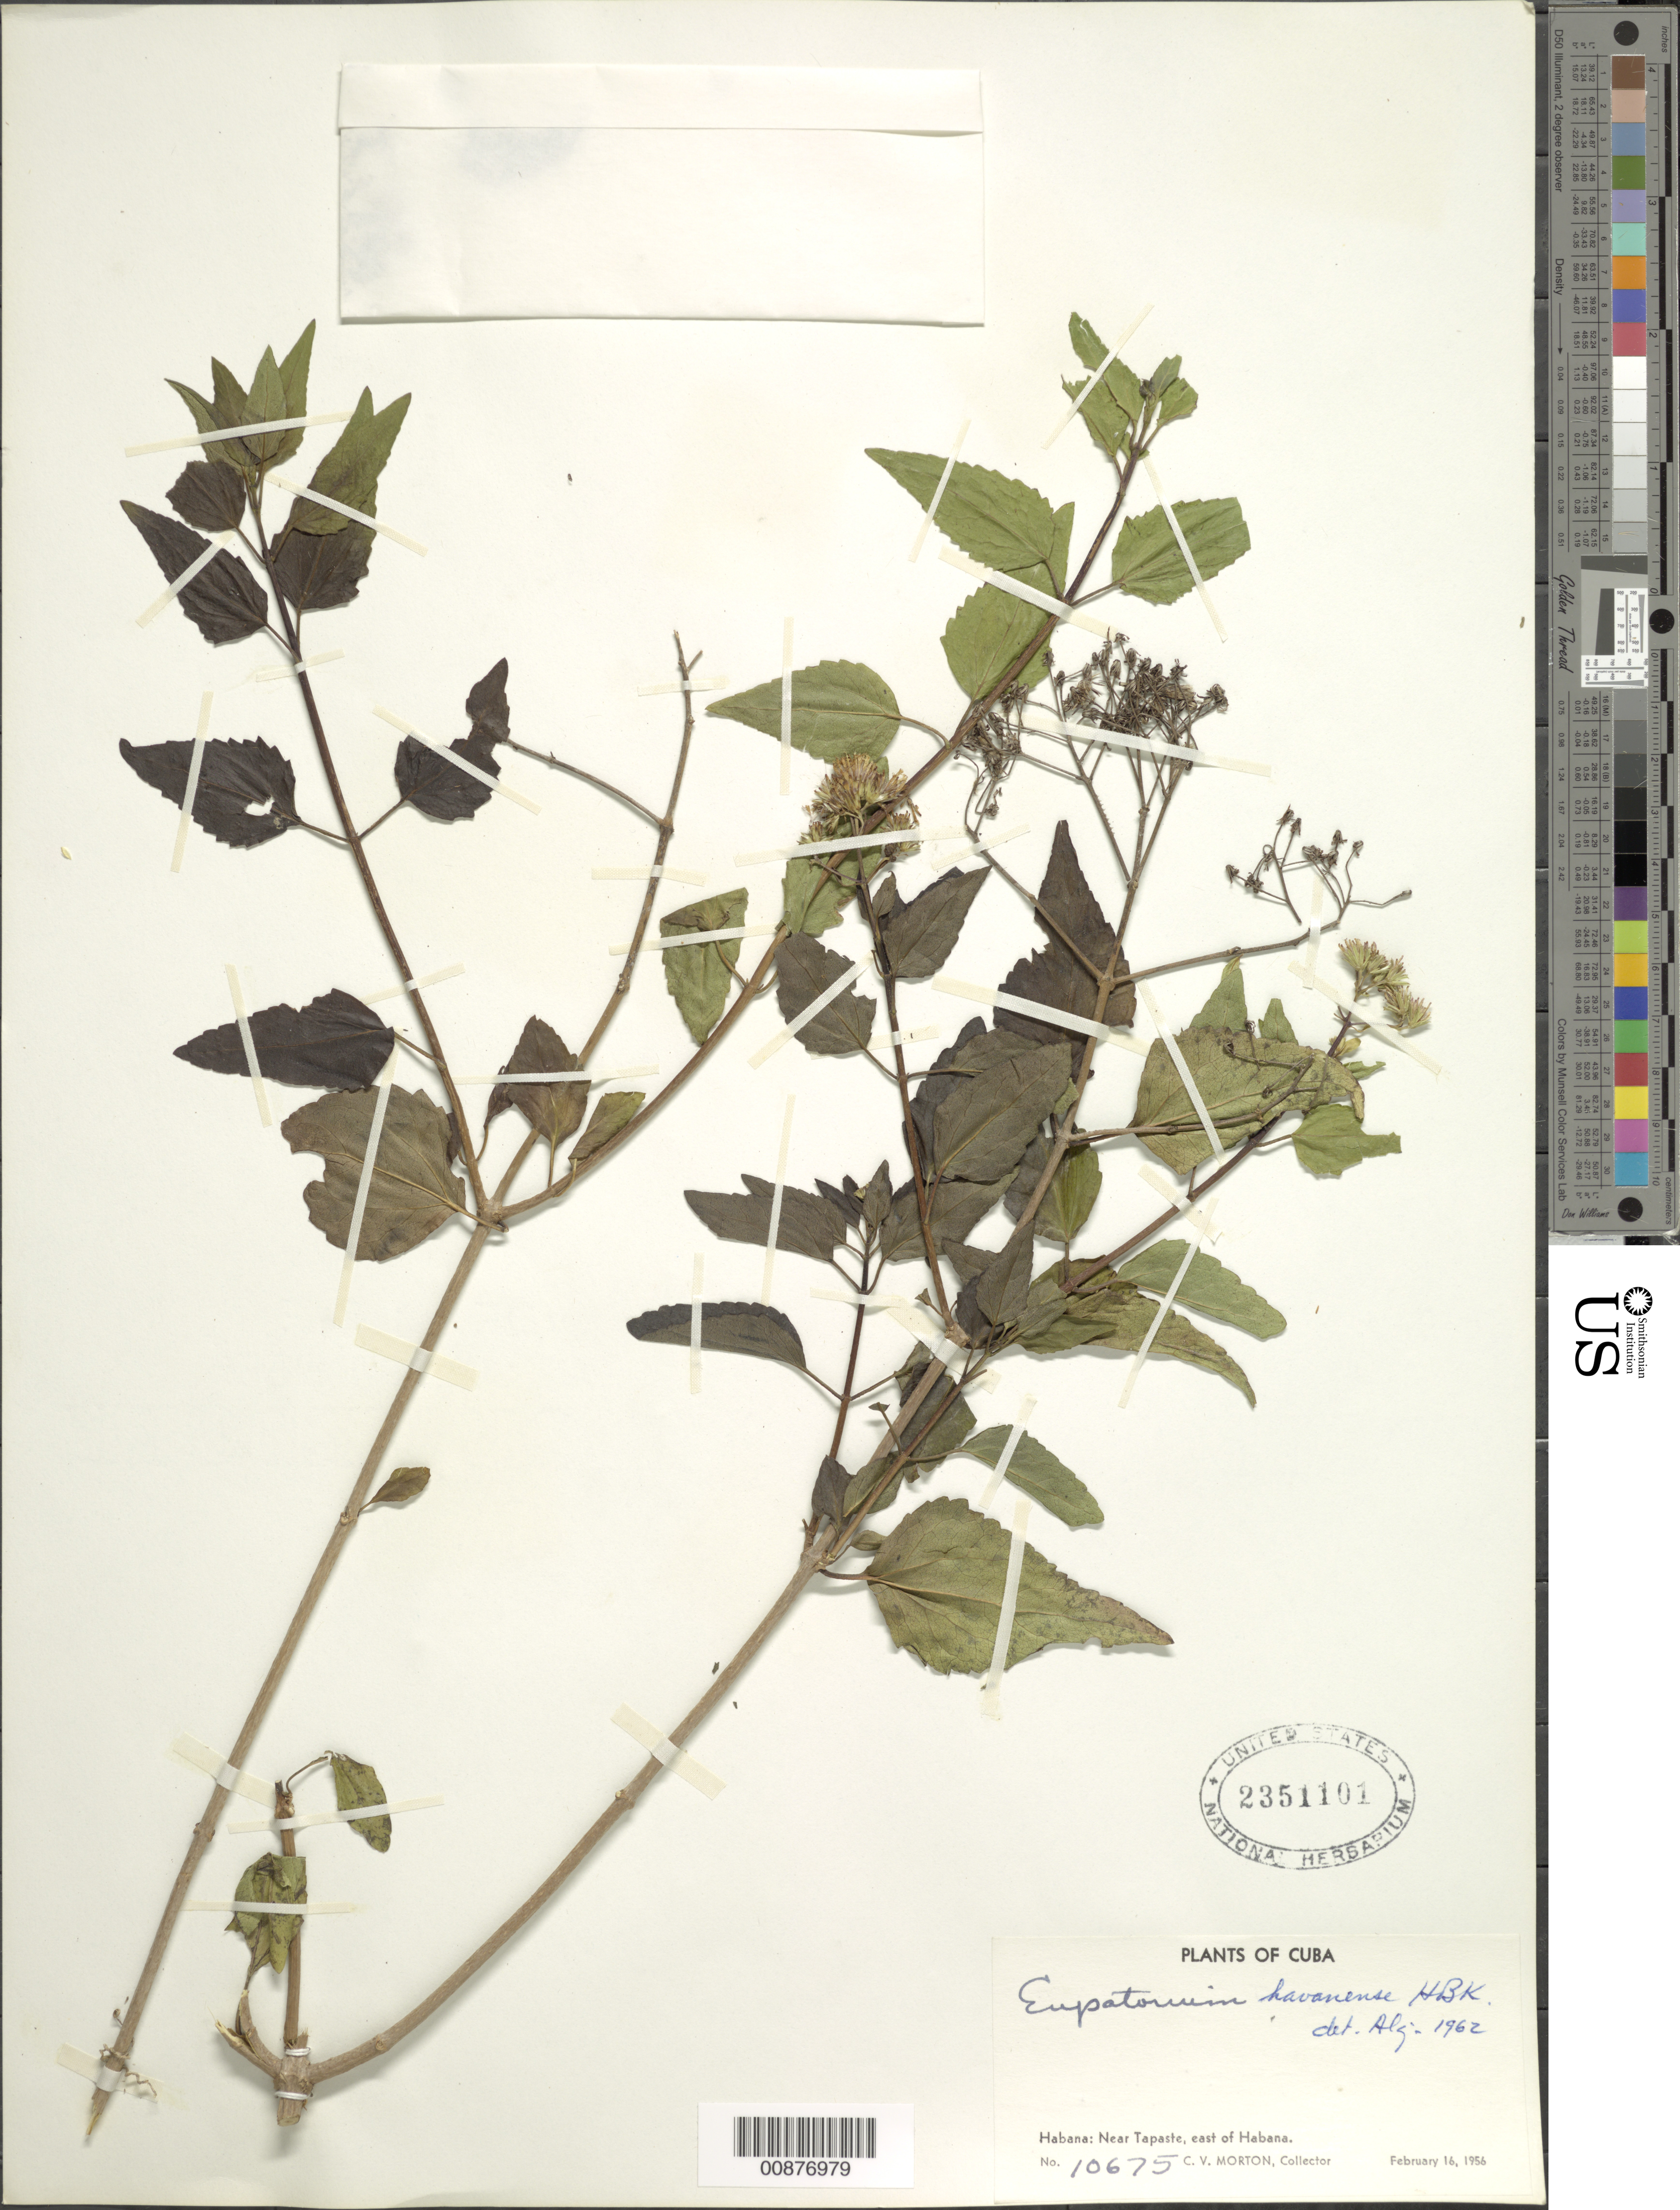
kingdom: Plantae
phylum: Tracheophyta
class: Magnoliopsida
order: Asterales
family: Asteraceae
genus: Ageratina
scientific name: Ageratina havanensis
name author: (Kunth) R.M. King & H. Rob.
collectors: C. V. Morton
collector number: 10675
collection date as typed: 16 Feb 1956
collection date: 1956-02-16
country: Cuba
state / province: La Habana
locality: Near Tapaste, east of Habana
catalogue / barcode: US 2351101